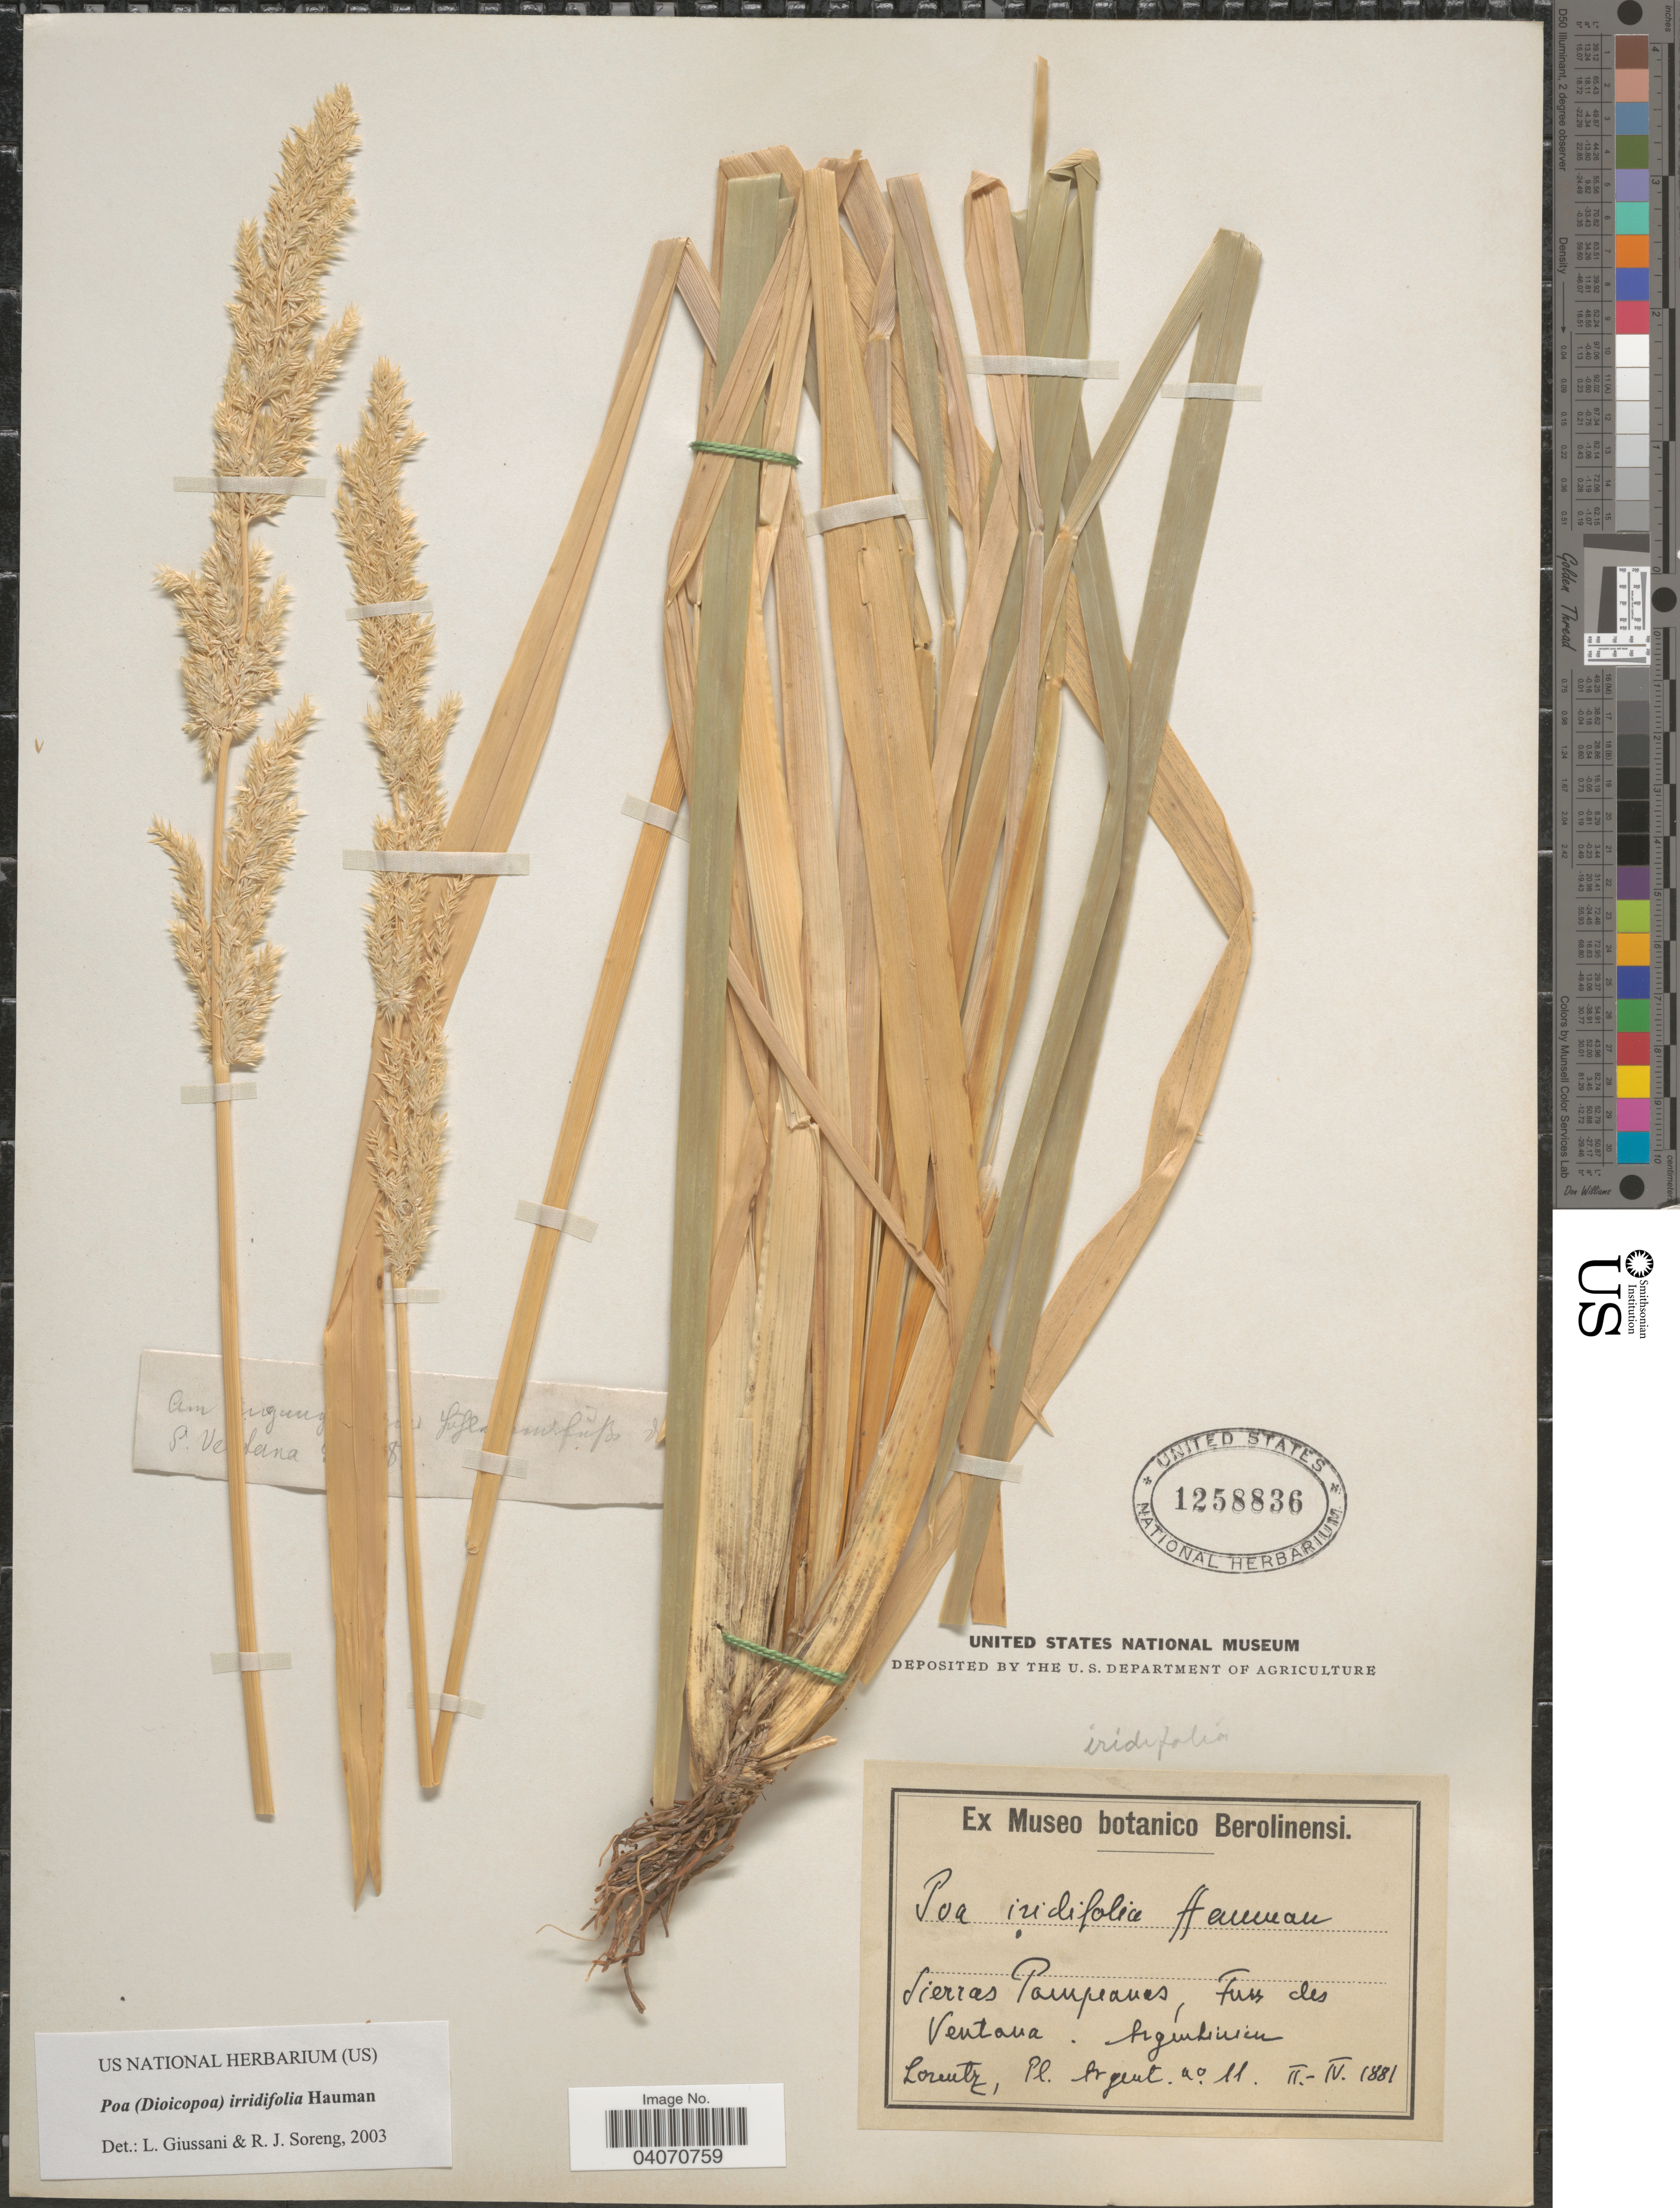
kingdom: Plantae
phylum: Tracheophyta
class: Liliopsida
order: Poales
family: Poaceae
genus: Poa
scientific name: Poa iridifolia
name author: Hauman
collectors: -. Lorentz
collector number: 11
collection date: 1881-02/1881-04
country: Argentina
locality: Sierras Pampeanas, Fuss des Ventana.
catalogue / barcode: US 1258836